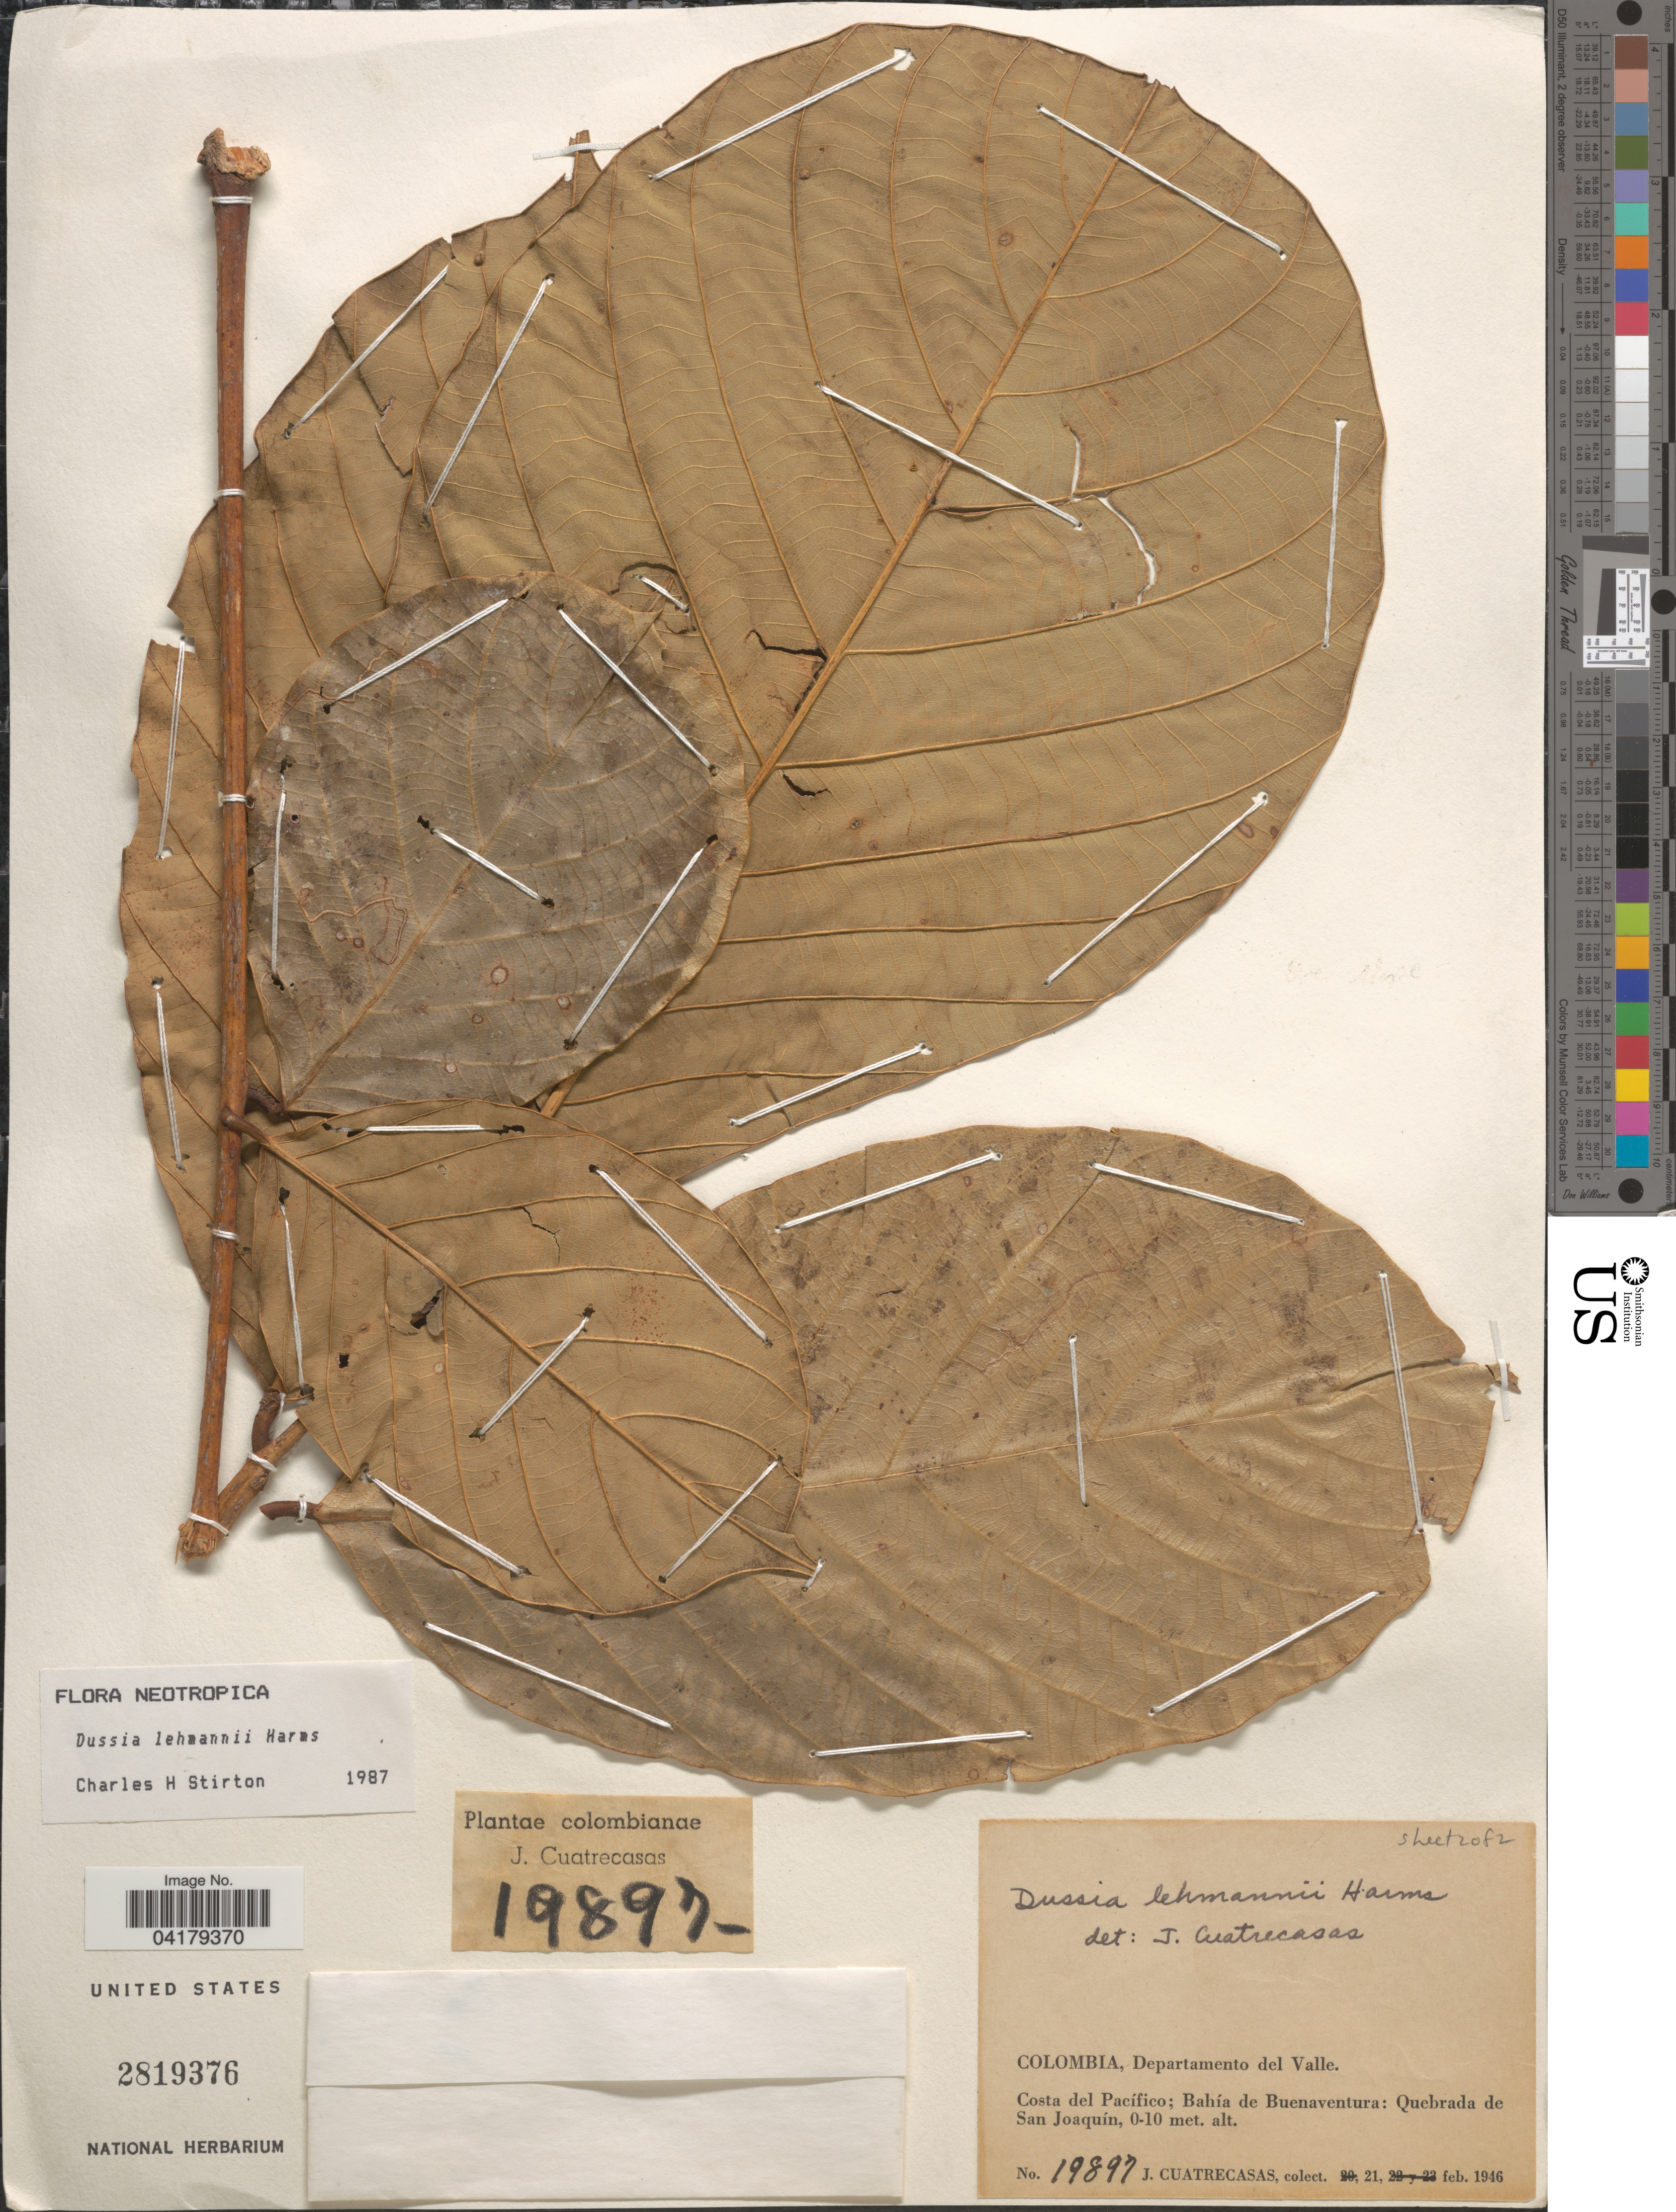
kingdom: Plantae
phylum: Tracheophyta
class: Magnoliopsida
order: Fabales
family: Fabaceae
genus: Dussia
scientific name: Dussia lehmannii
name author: Harms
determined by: Stirton, Charles H.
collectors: J. Cuatrecasas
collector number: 19897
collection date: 1946-02-21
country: Colombia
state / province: Valle del Cauca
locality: Departamento del Valle. Costa del Pacífico; Bahía de Buenaventura: Quebrada de San Joaquín.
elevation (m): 0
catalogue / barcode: US 2819376